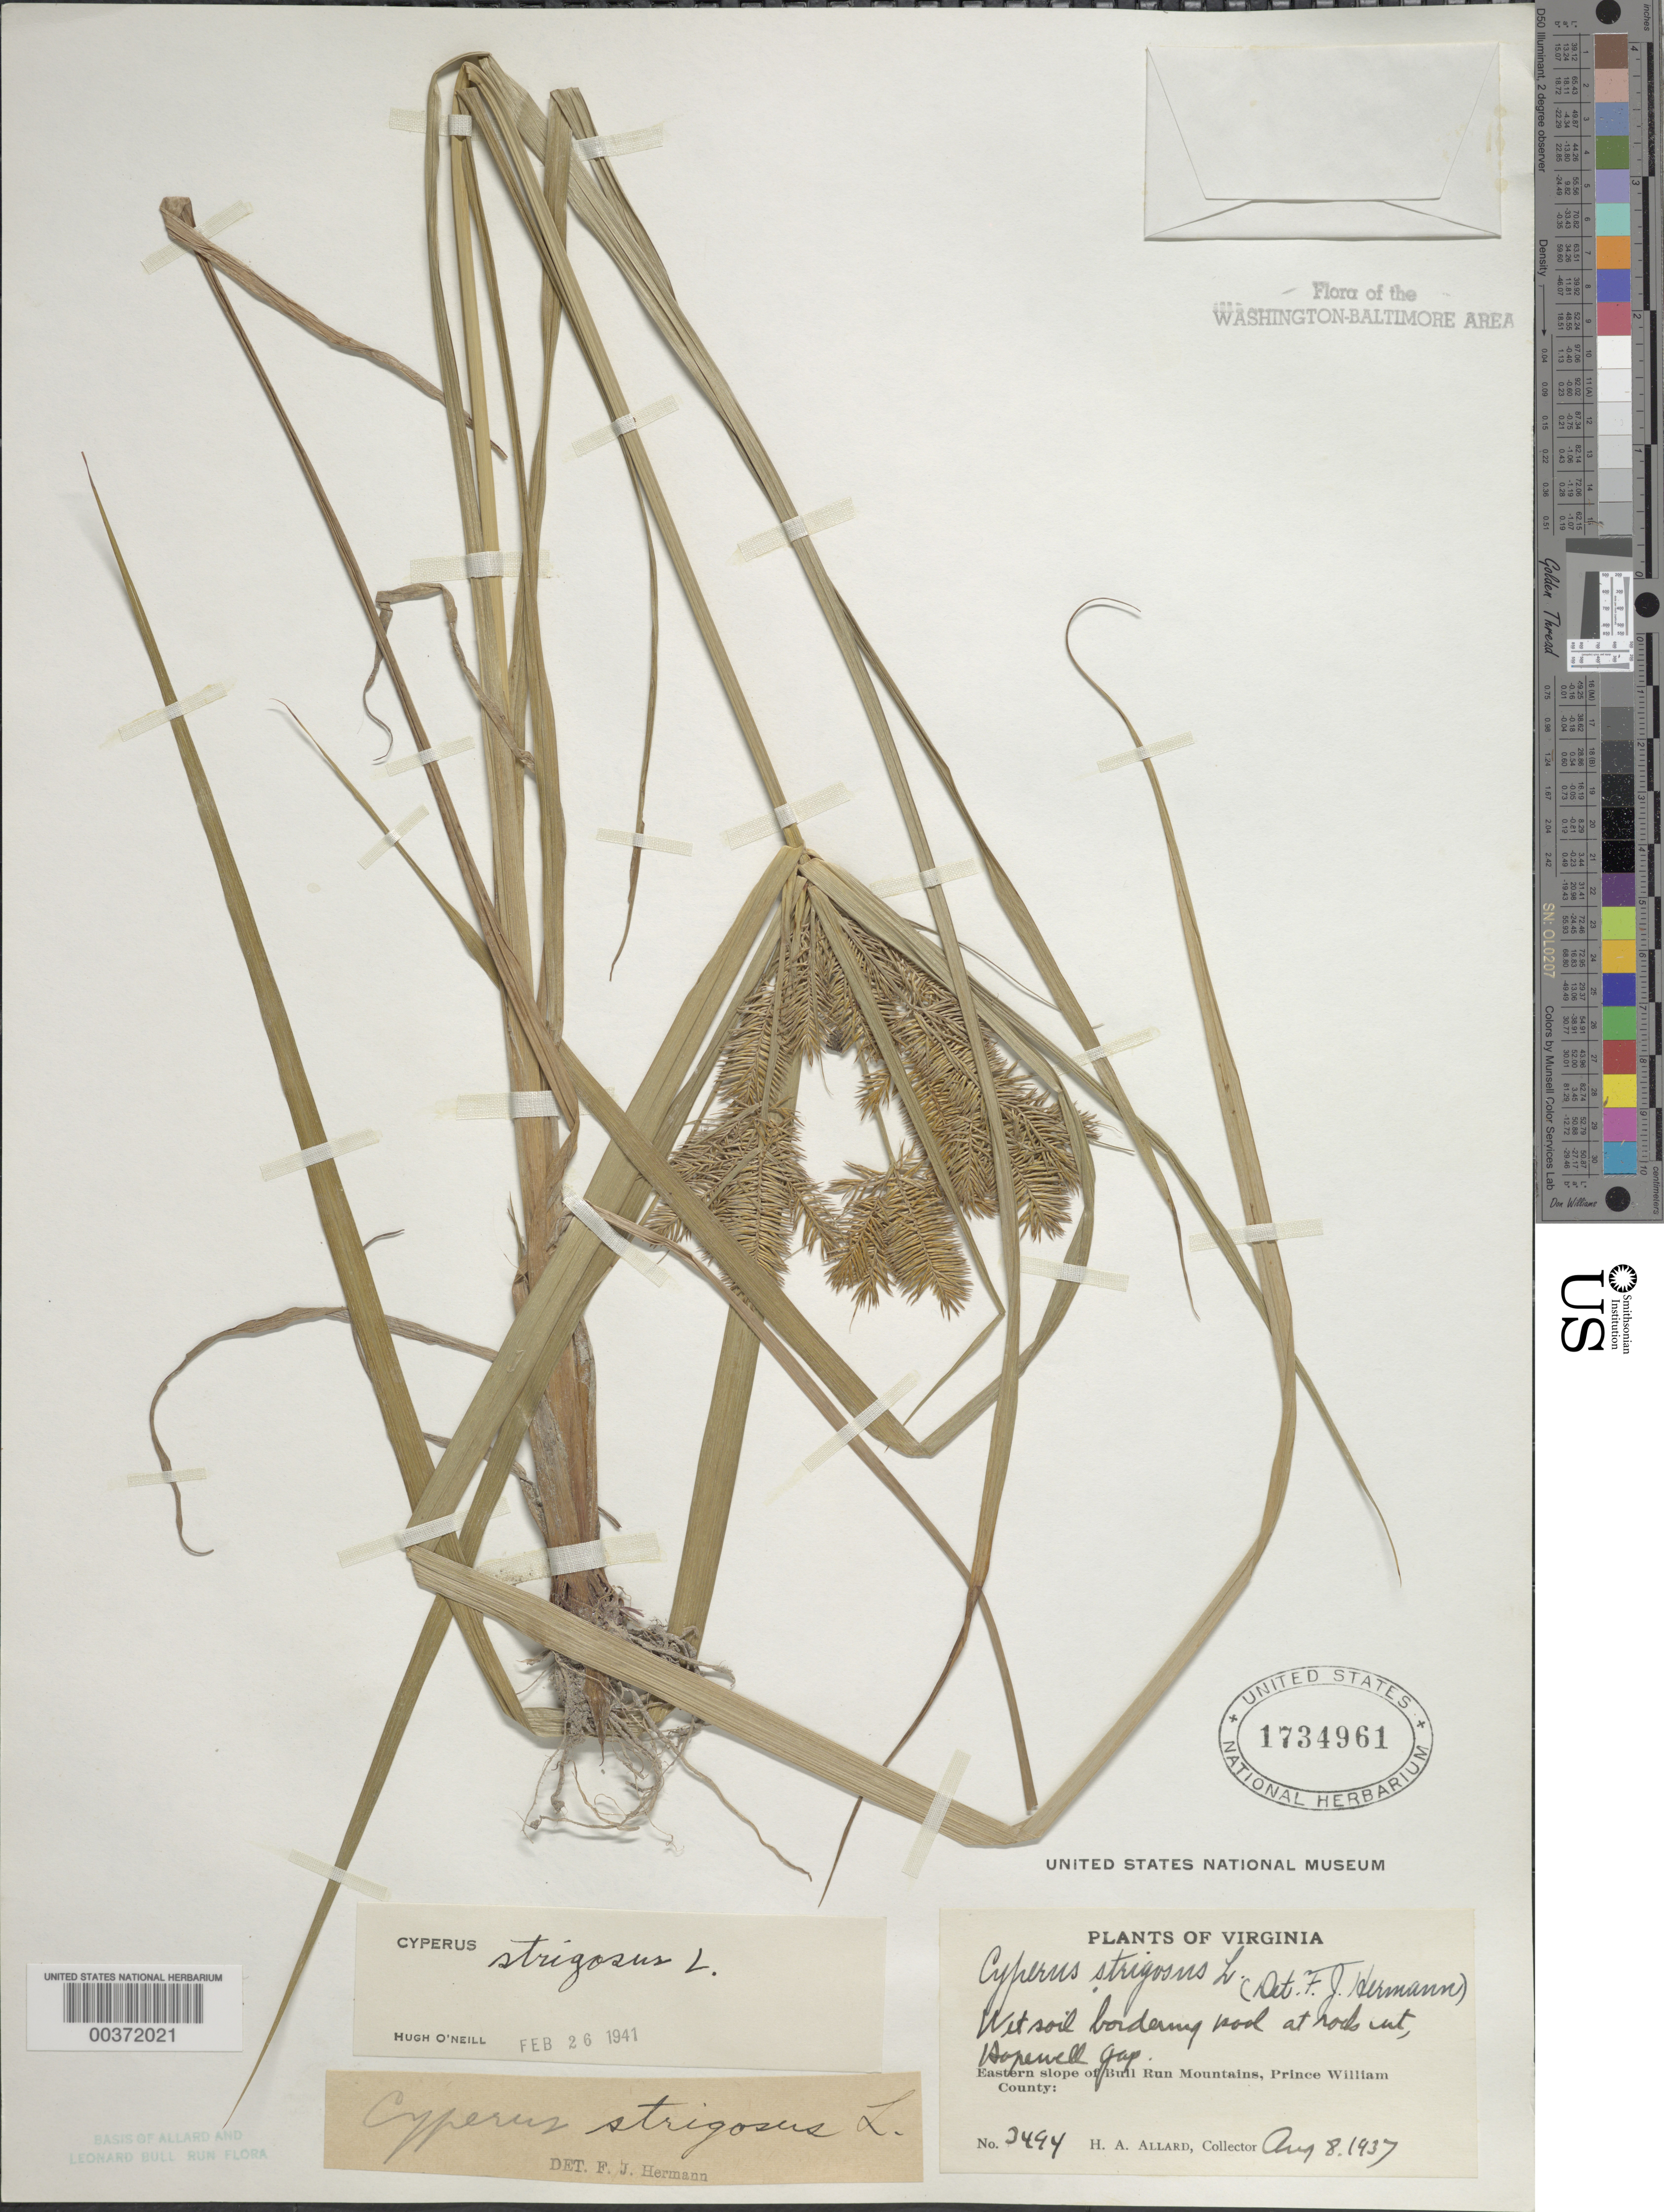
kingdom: Plantae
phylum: Tracheophyta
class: Liliopsida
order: Poales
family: Cyperaceae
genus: Cyperus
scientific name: Cyperus strigosus L.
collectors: H. A. Allard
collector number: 3494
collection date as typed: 08 Aug 1937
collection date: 1937-08-08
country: United States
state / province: Virginia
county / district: Prince William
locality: Hopewell Gap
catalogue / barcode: US 1734961